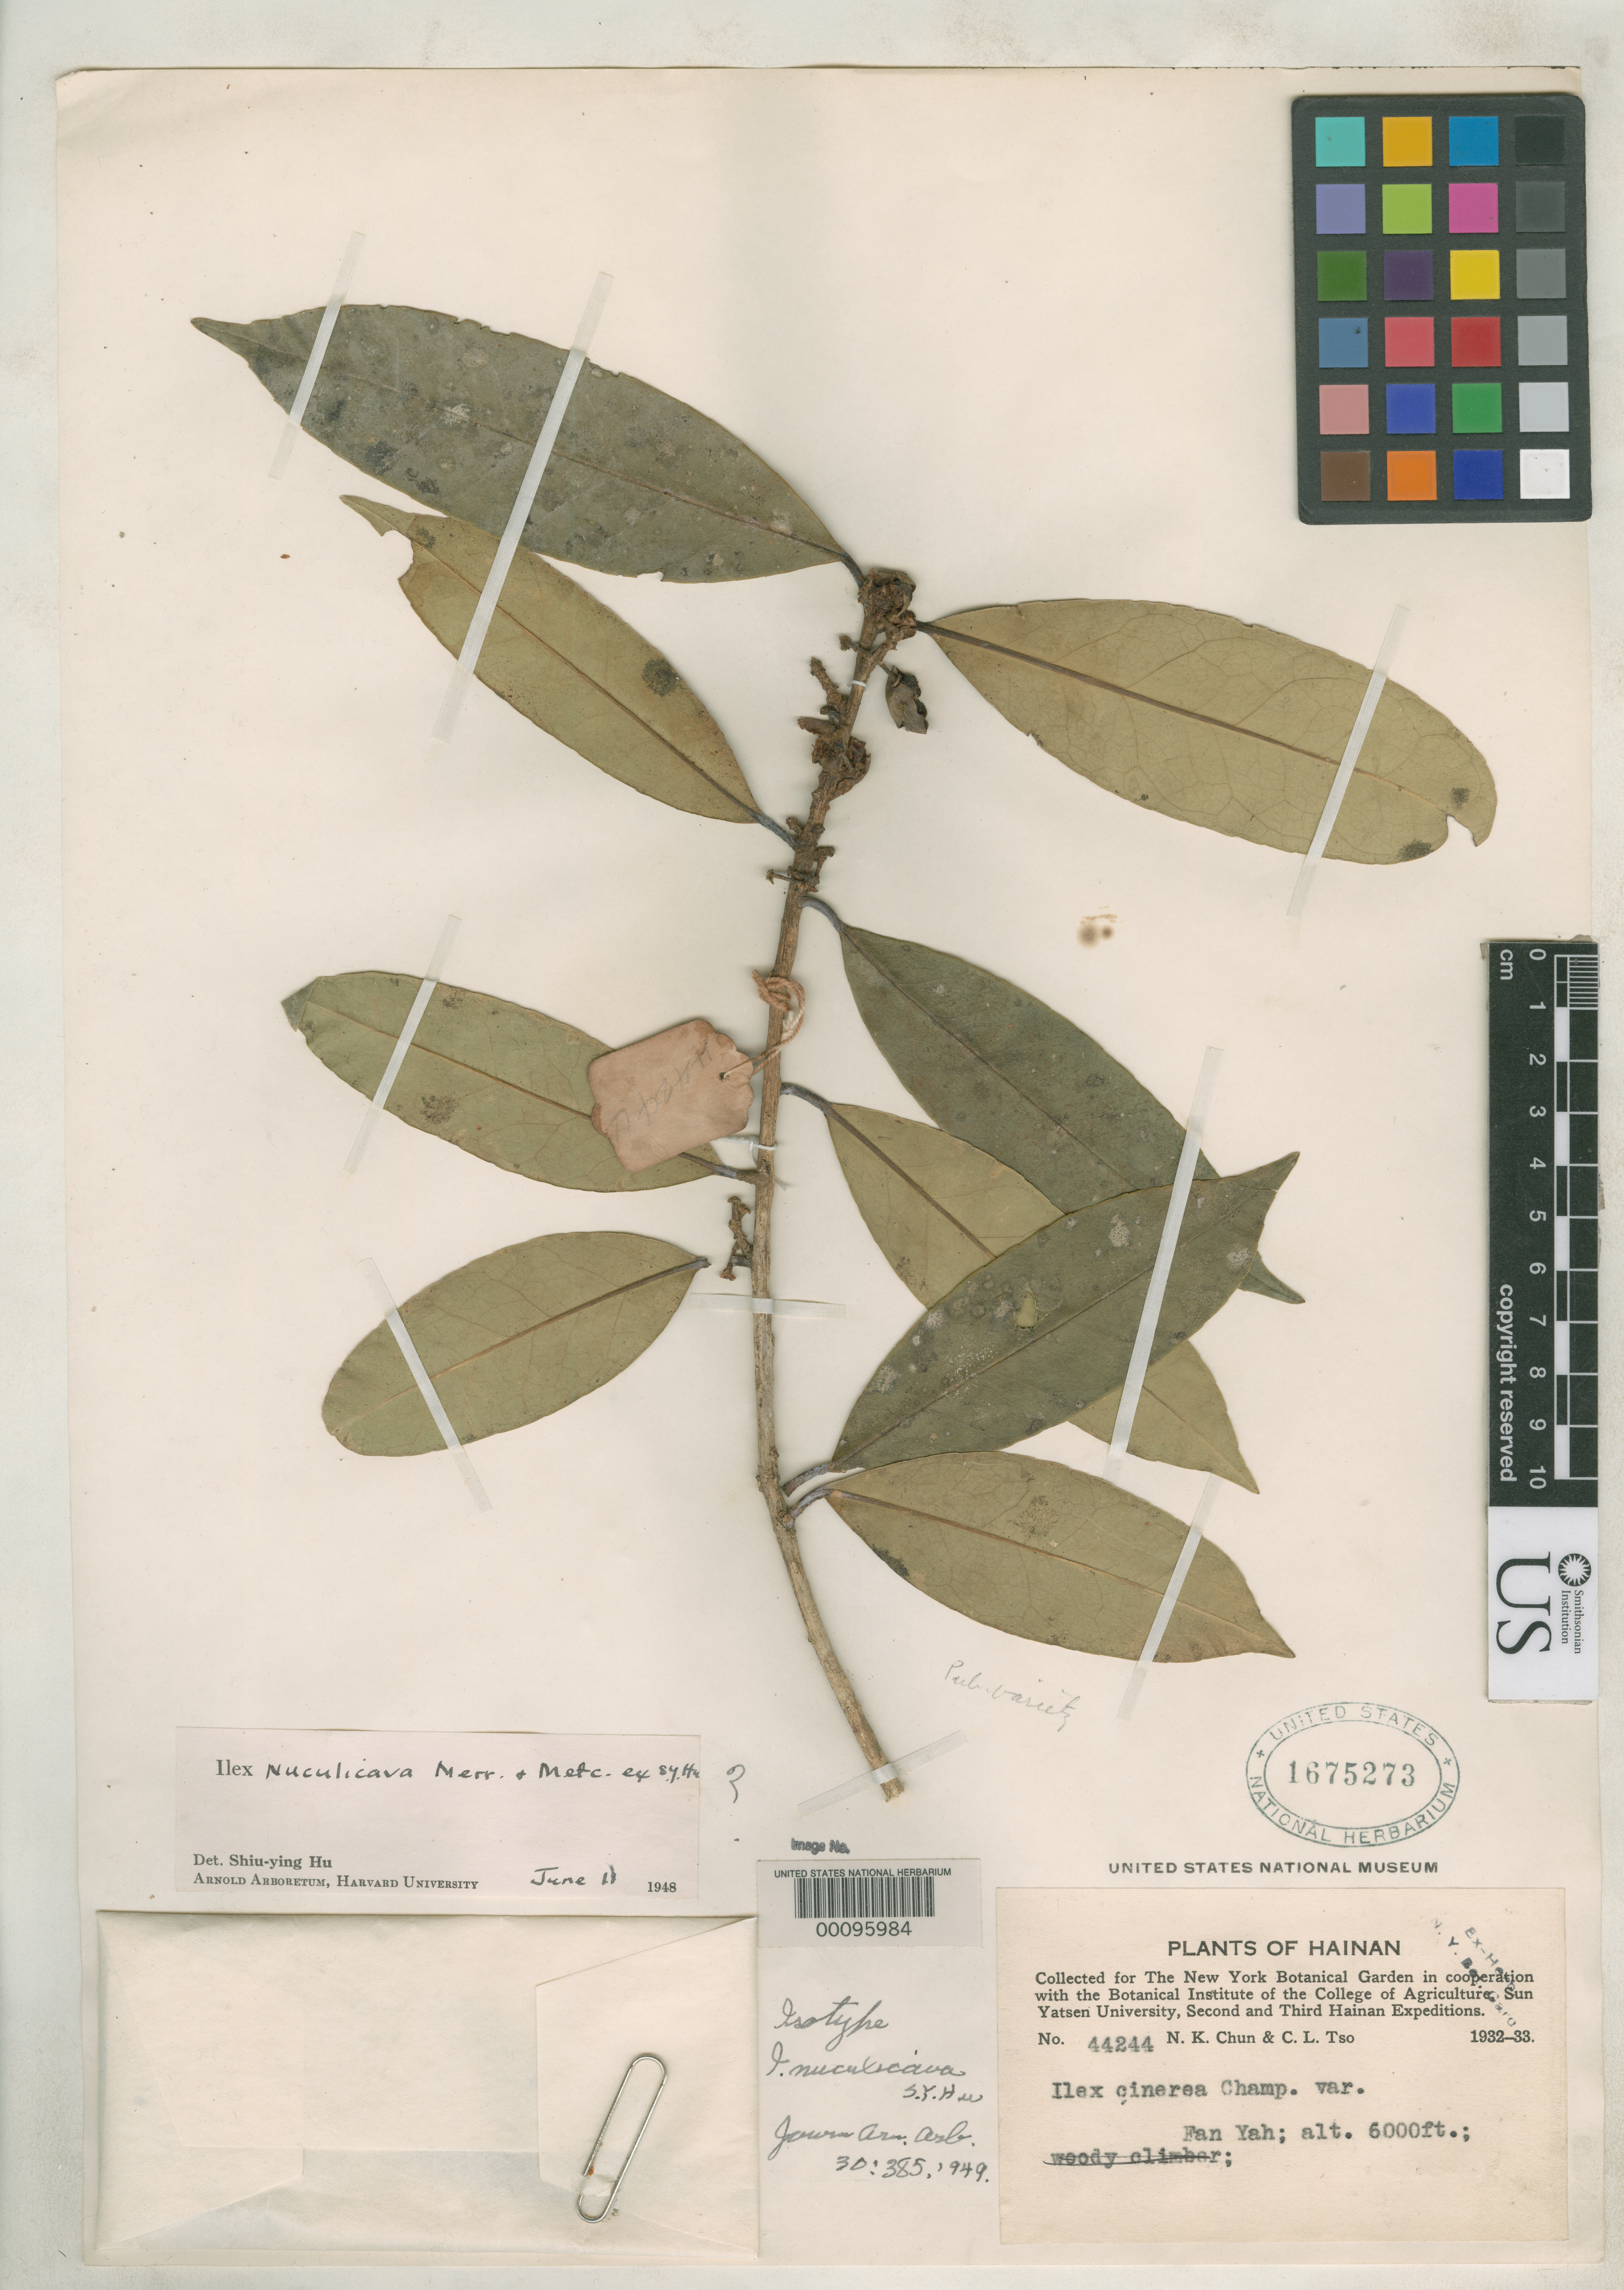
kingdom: Plantae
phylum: Tracheophyta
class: Magnoliopsida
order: Aquifoliales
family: Aquifoliaceae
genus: Ilex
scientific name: Ilex nuculicava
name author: S.Y. Hu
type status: Isotype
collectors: N. K. Chun & C. Tso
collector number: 44244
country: China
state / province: Hainan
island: Hainan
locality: Fan-Yah.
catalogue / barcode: US 1675273